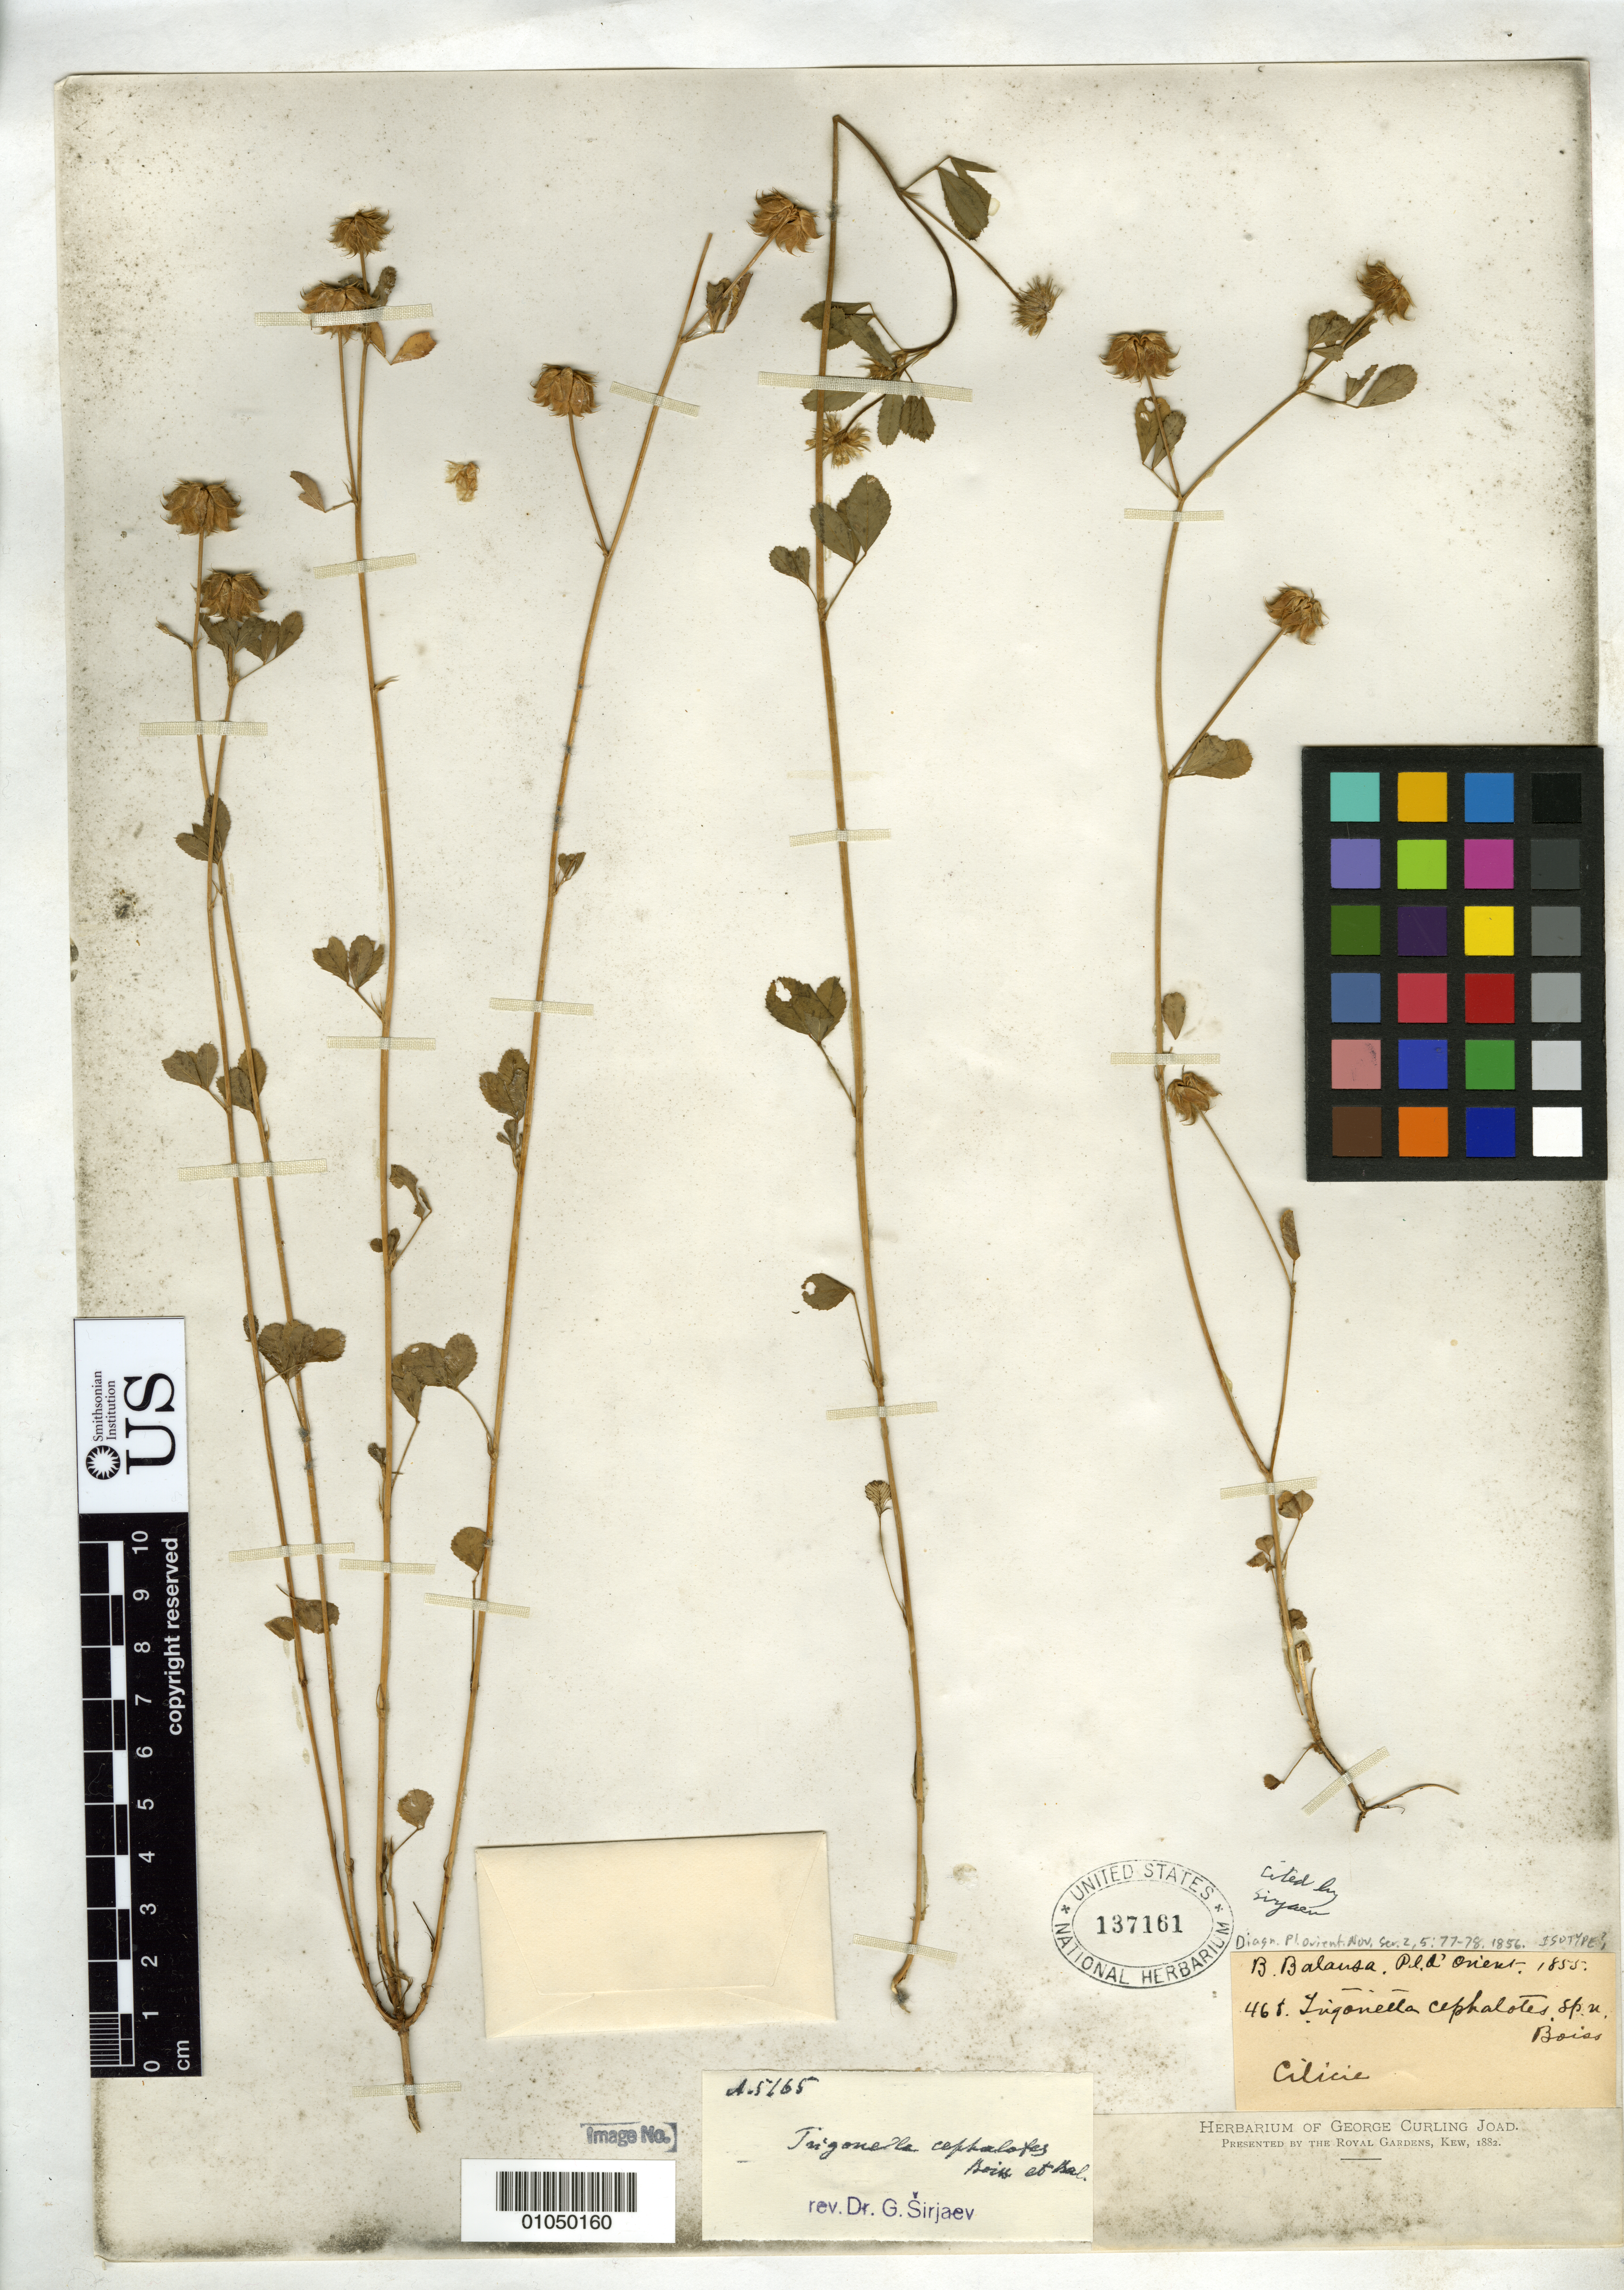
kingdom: Plantae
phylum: Tracheophyta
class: Magnoliopsida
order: Fabales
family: Fabaceae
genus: Trigonella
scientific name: Trigonella cephalotes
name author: Boiss. & Balansa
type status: Possible Syntype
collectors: B. Balansa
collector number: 468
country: Turkey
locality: Cilicie. [Protologue, "Hab. In herbidis ad fluvium Guzel Déré supra Sedichig in Cilicia littorali cl. Balansa. Fl. Maio ineunte, fructus maturat Junio."]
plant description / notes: Protologue cites two collection dates (fl. May, fr. June), i.e., syntypes.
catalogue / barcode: US 137161